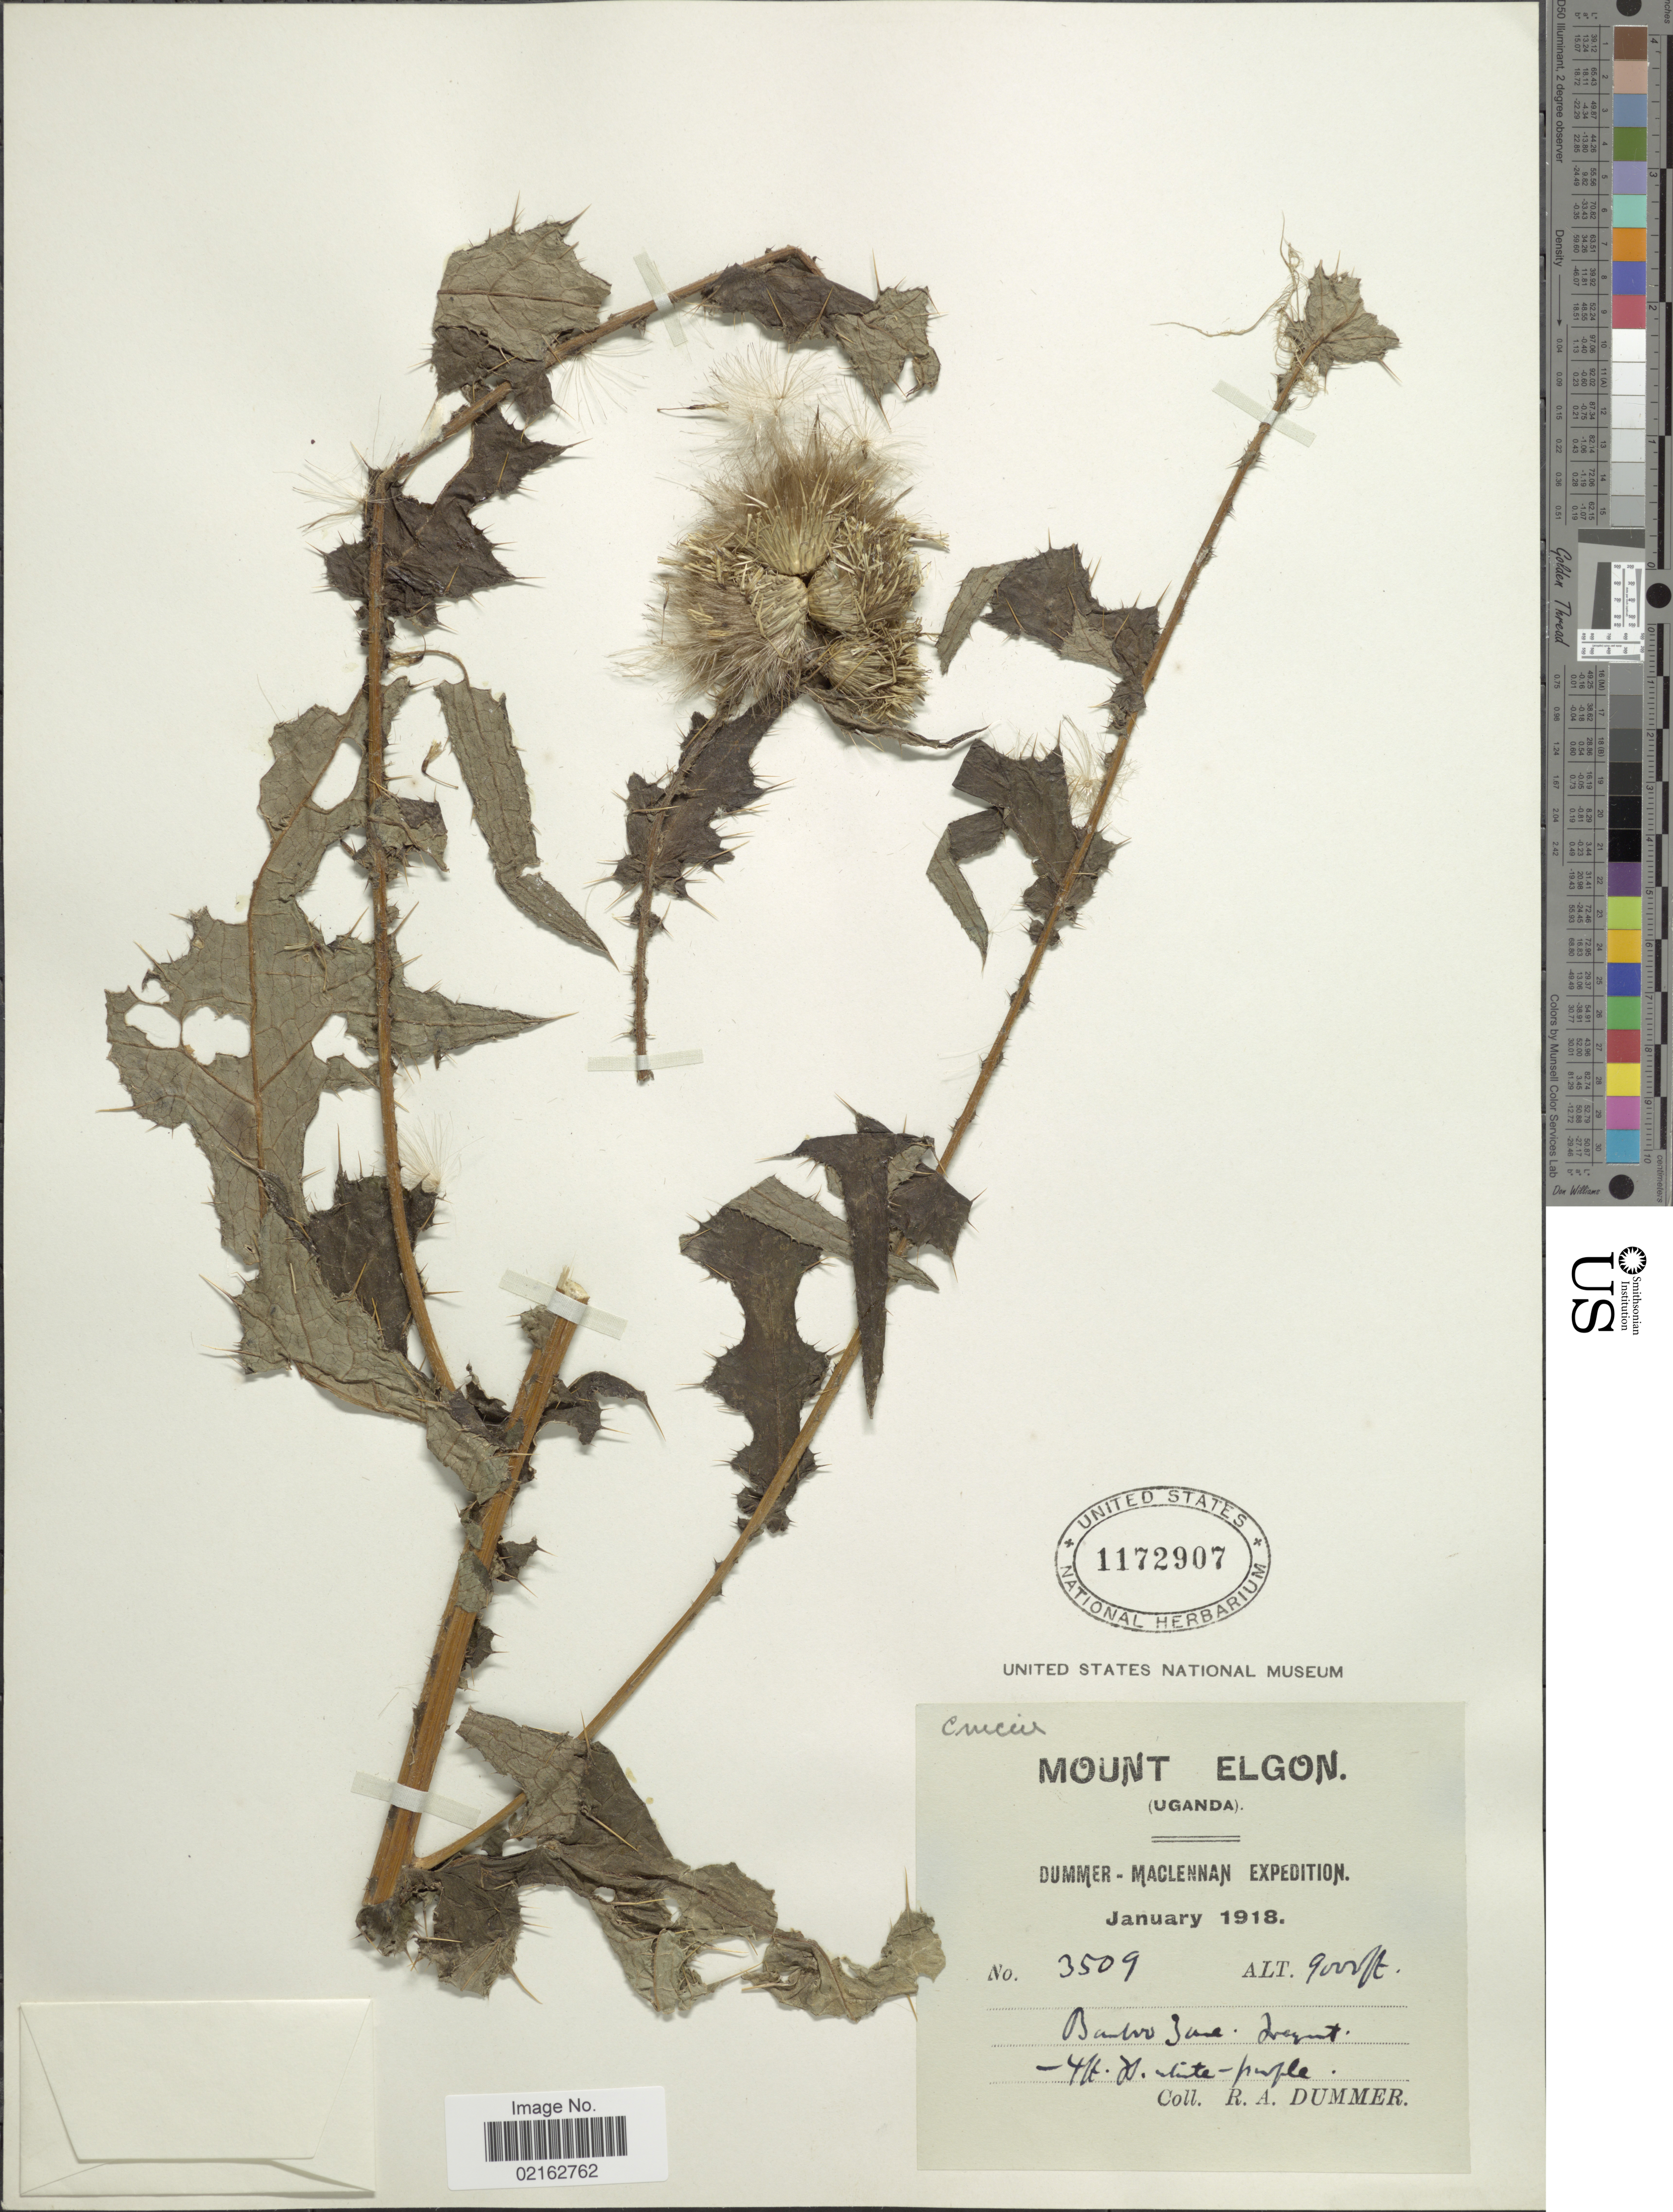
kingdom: Plantae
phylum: Tracheophyta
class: Magnoliopsida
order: Asterales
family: Asteraceae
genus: Cirsium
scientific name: Cirsium sp.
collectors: R. Dümmer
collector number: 3509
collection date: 1918-01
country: Uganda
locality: Mount Elgon. Bamboo Zone, frequent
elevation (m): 2743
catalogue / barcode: US 1172907